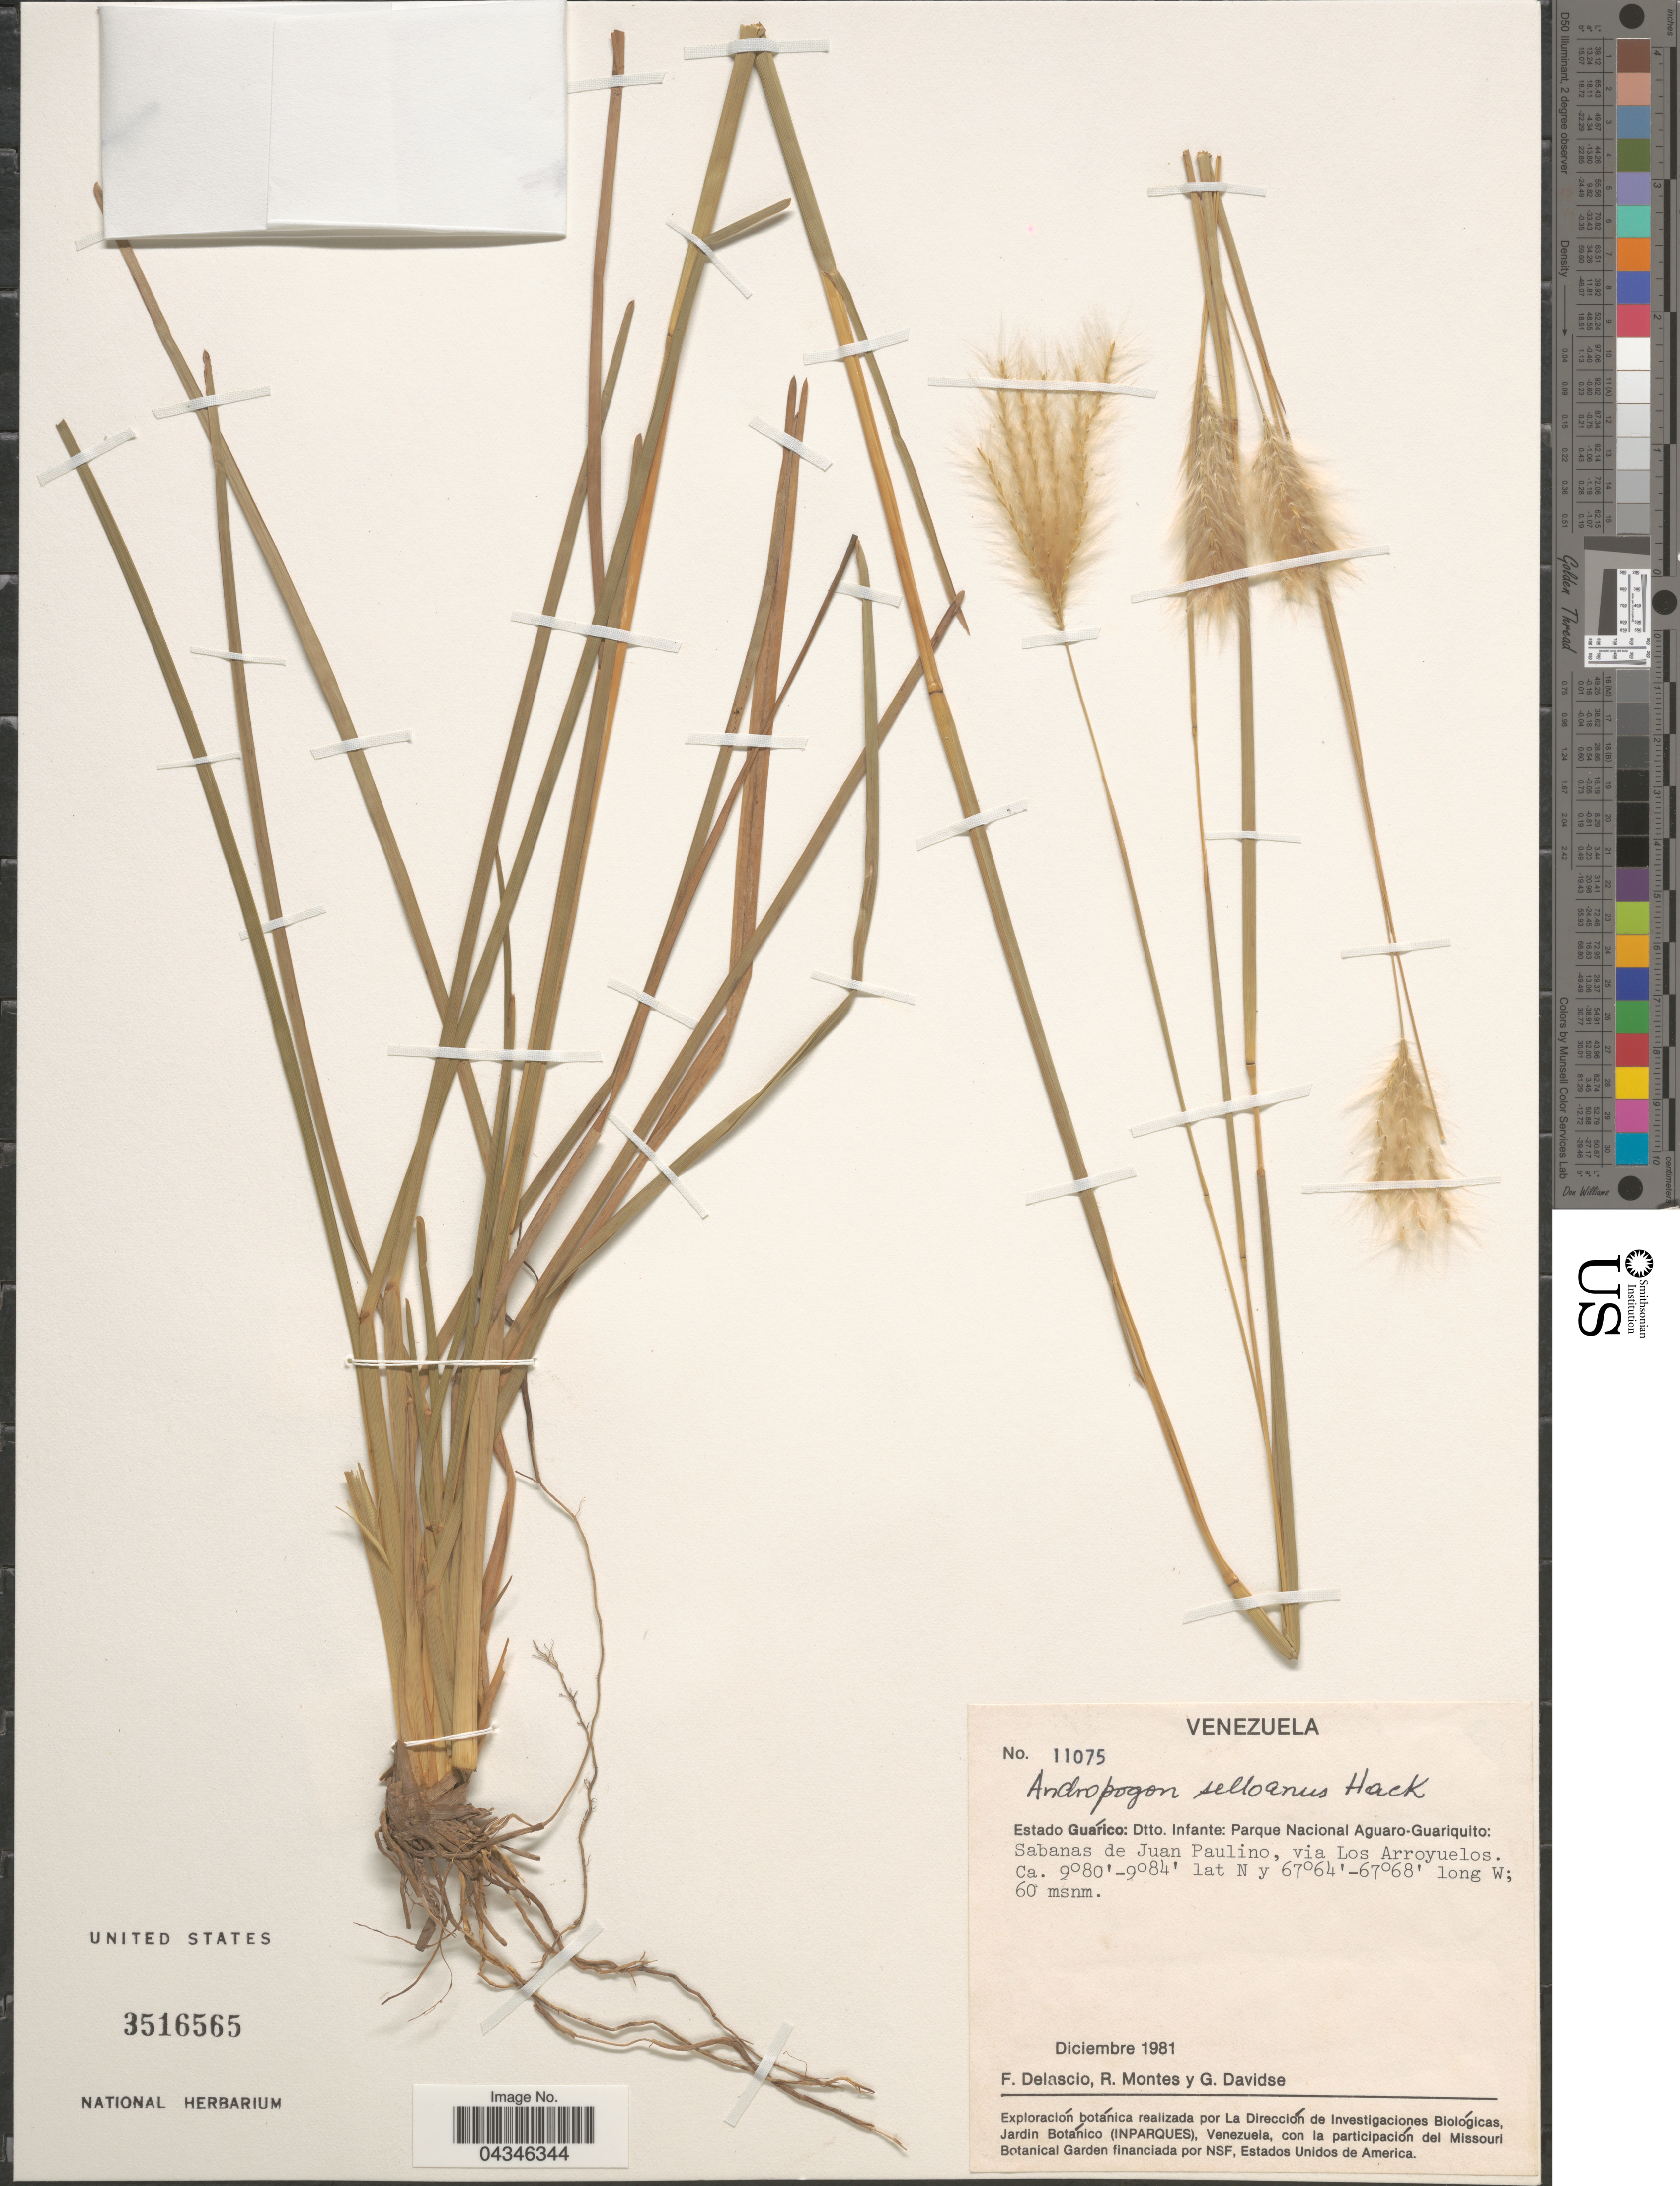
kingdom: Plantae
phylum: Tracheophyta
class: Liliopsida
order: Poales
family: Poaceae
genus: Andropogon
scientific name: Andropogon selloanus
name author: (Hack.) Hack.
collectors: F. Delascio C., R. Montes & G. Davidse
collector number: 11075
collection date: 1981-12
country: Venezuela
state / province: Guarico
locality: Dtto. Infante: Parque Nacional Aguaro-Guariquito: Sabanas de Juan Paulino, via Los Arroyuelos.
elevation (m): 60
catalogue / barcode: US 3516565